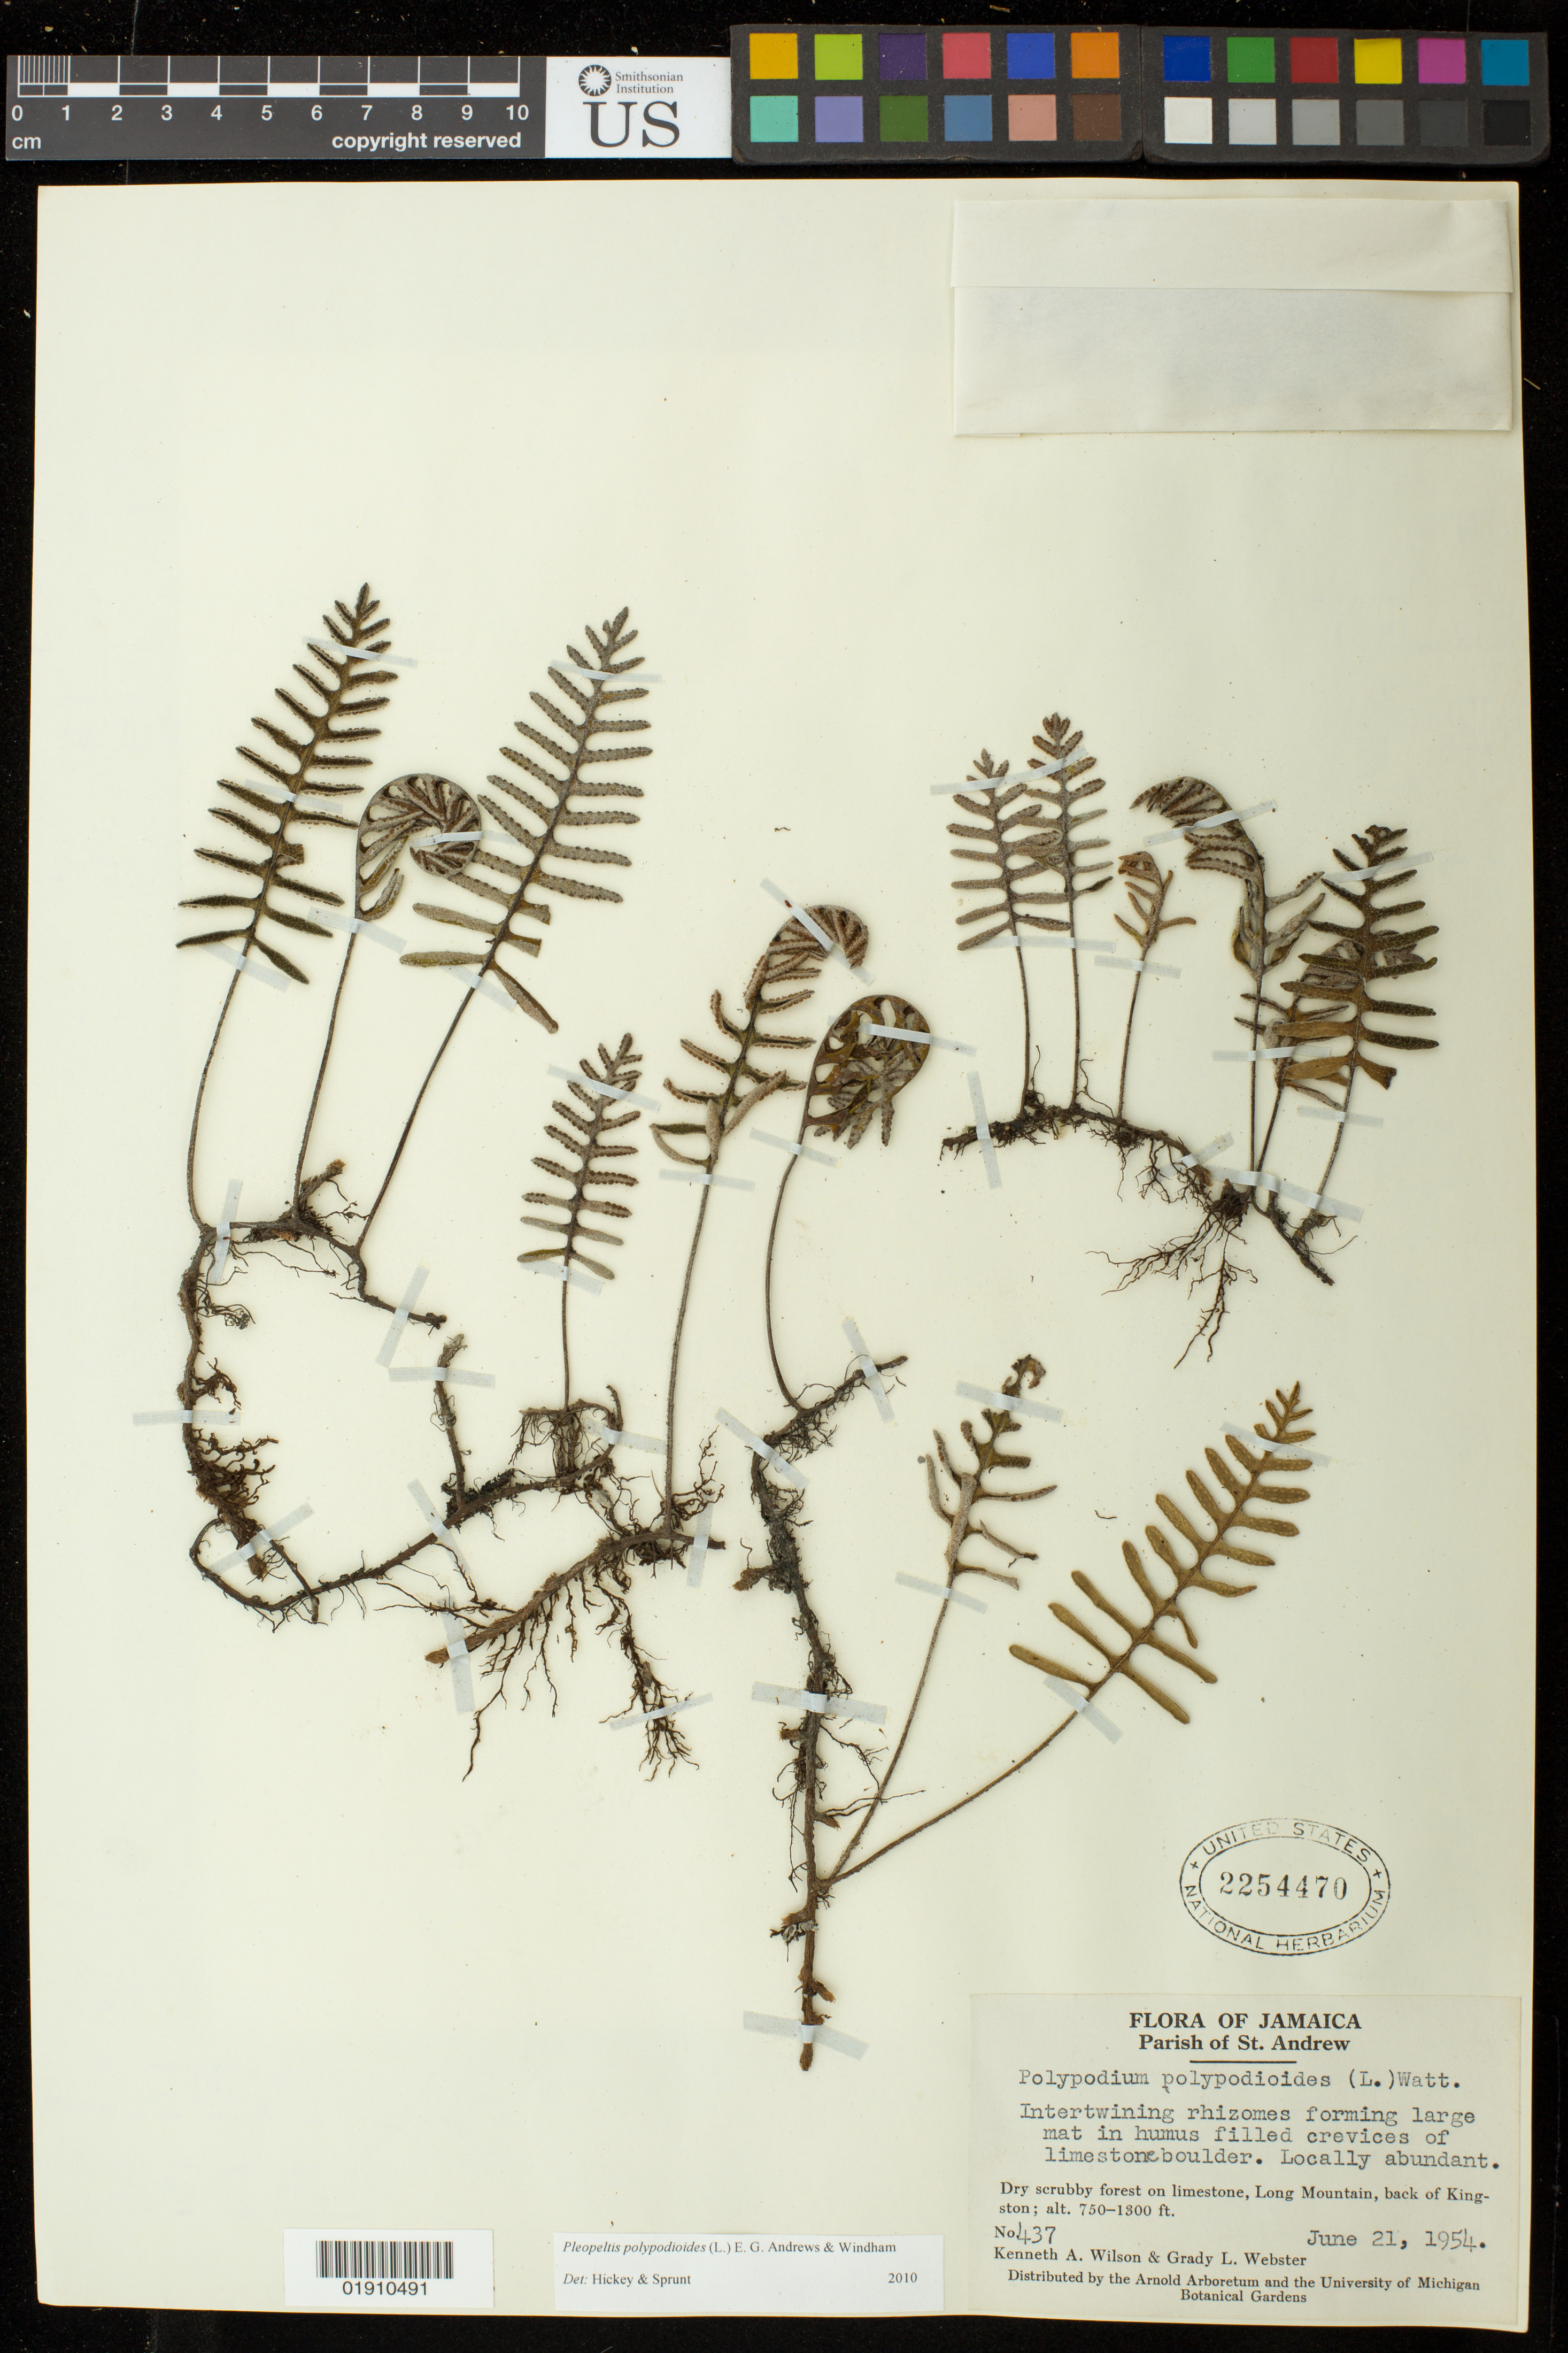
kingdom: Plantae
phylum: Tracheophyta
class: Polypodiopsida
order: Polypodiales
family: Polypodiaceae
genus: Pleopeltis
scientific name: Pleopeltis polypodioides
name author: (L.) E.G. Andrews & Windham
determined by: Sprunt, S. V.; Hickey, R. J.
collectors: K. A. Wilson & G. L. Webster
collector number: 437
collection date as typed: June 21, 1954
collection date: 1954-06-21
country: Jamaica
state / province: Saint Andrew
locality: Parish of St. Andrew's, Long Mountain, back of Kingston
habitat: dry scrubby forest on limestone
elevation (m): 229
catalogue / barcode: US 2254470